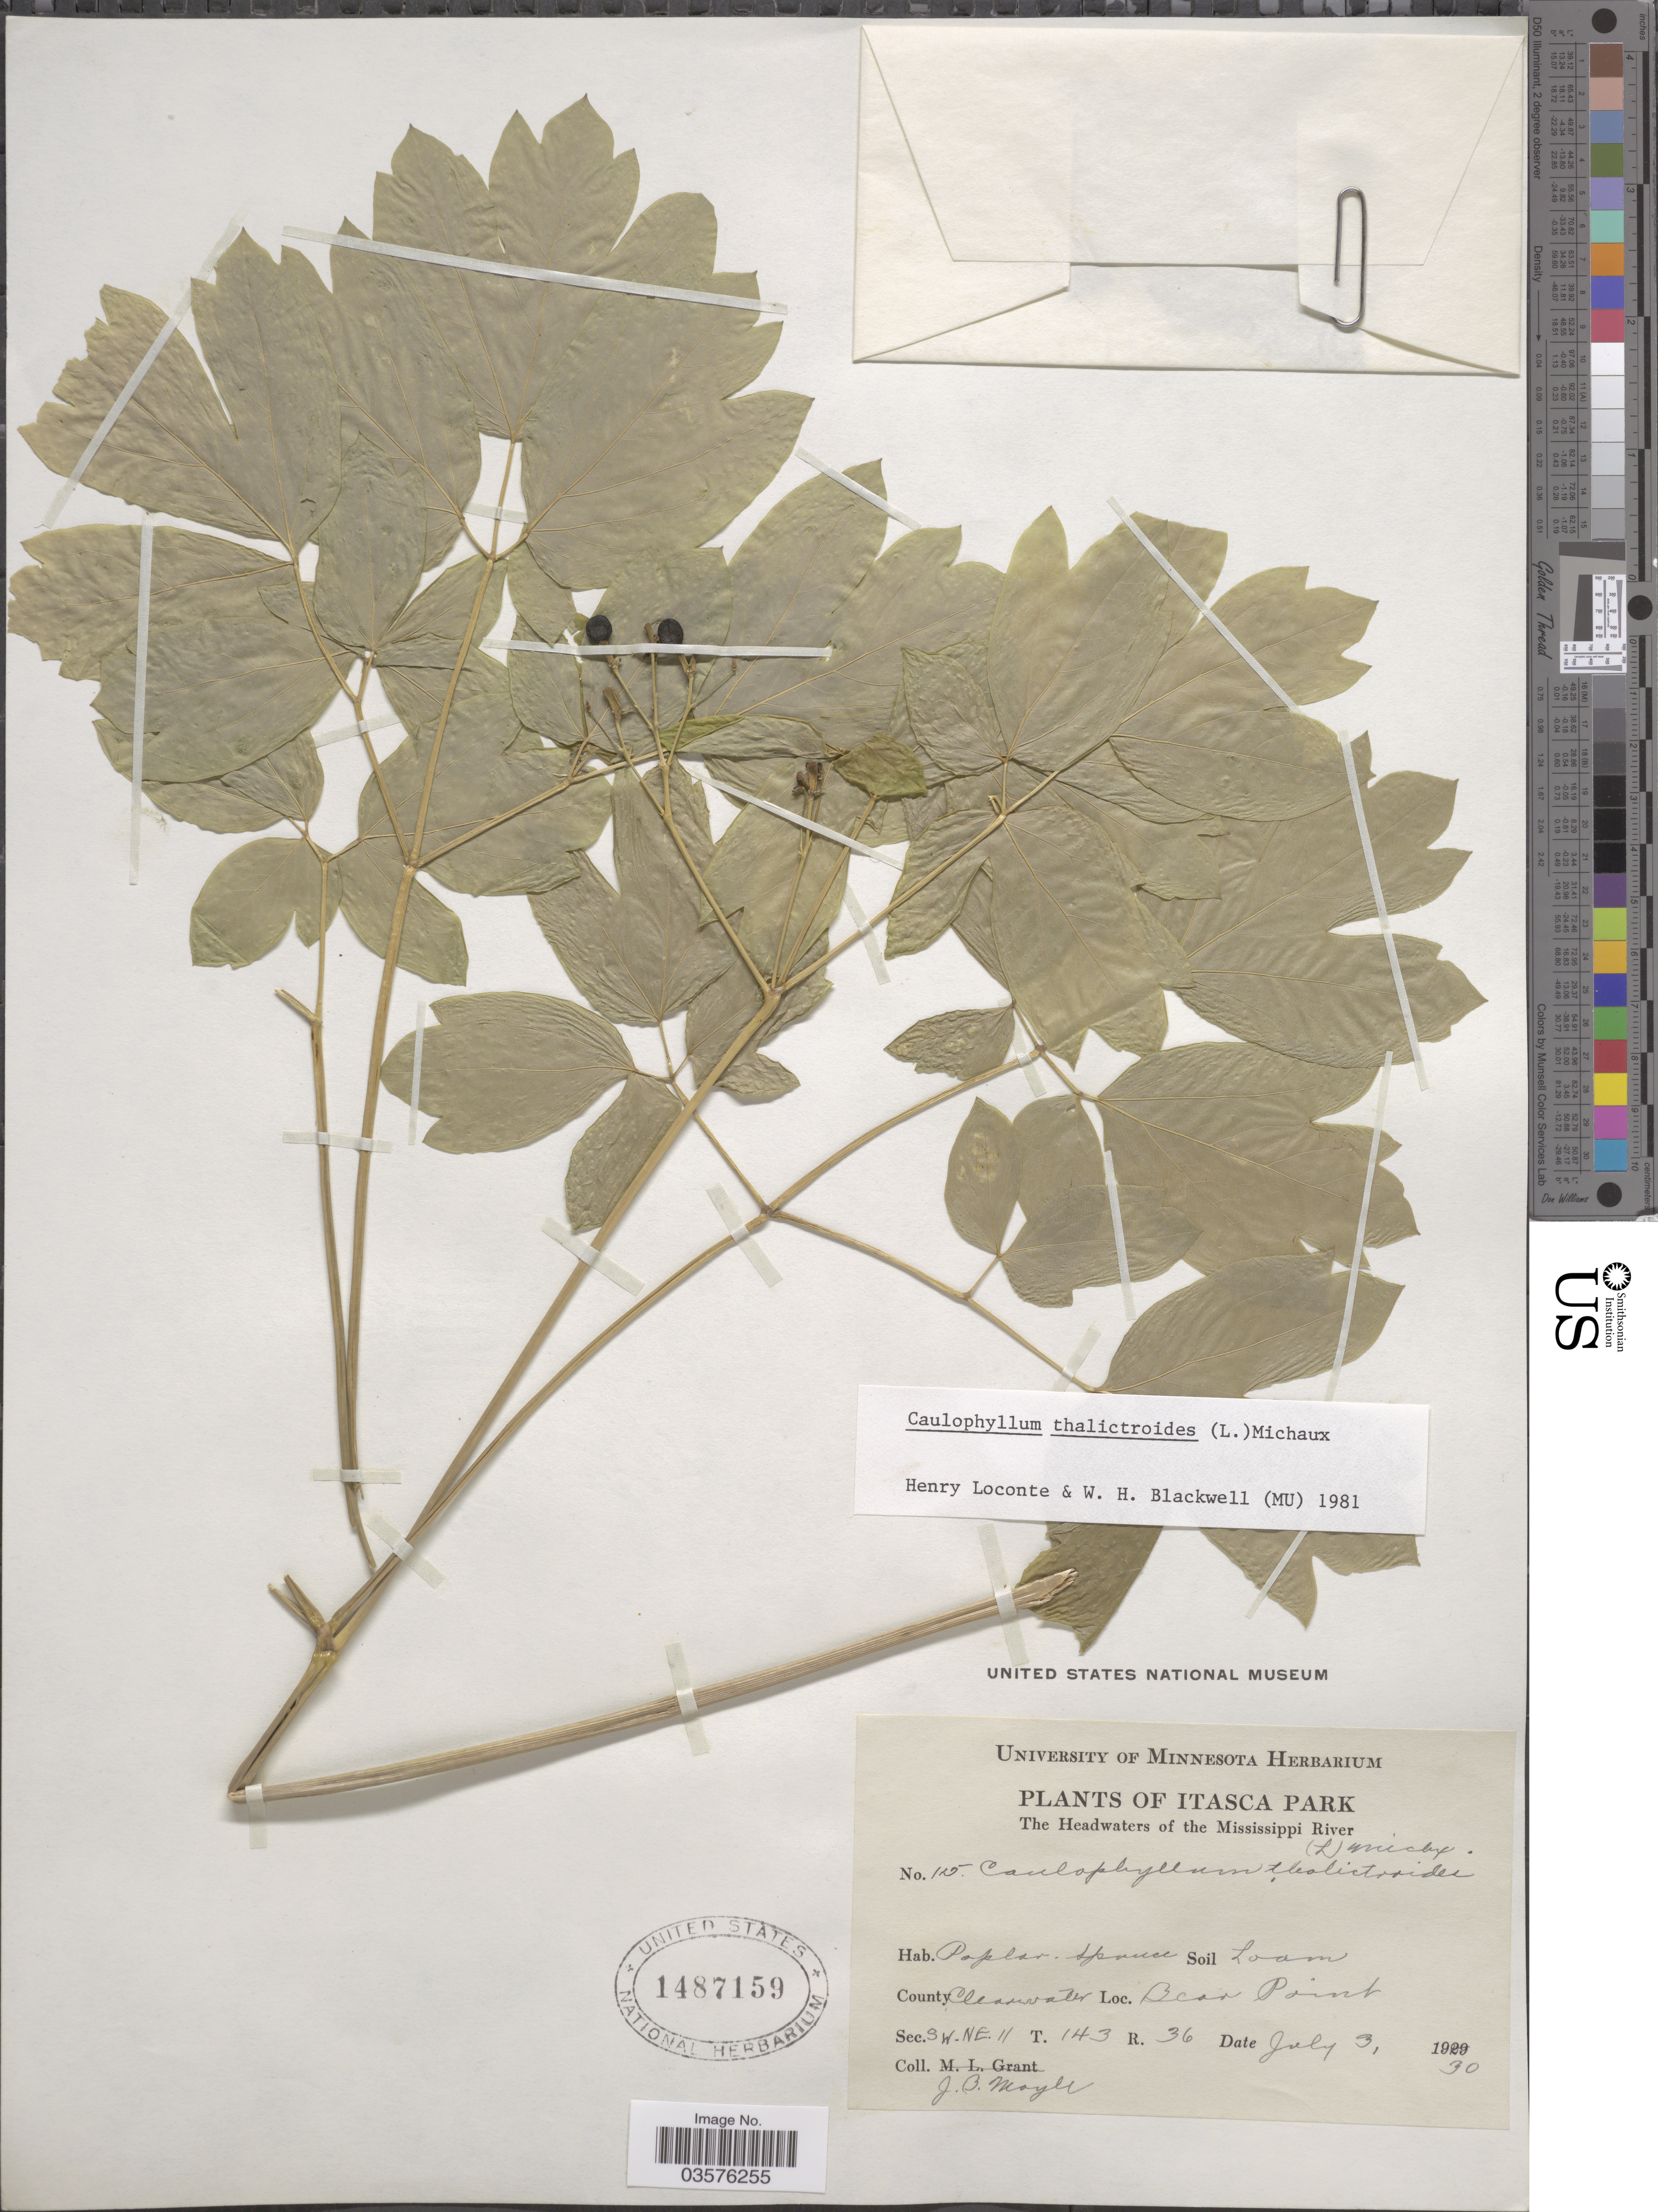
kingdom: Plantae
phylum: Tracheophyta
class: Magnoliopsida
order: Ranunculales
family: Berberidaceae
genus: Caulophyllum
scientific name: Caulophyllum thalictroides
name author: (L.) Michx.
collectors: J. Moyle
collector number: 115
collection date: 1930-07-03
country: United States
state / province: Minnesota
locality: Itasca Park. The Headwaters of the Mississippi River. County Clearwater, Bear Point. Sec. SW-NE. 11 T. 143 R. 36.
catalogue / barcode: US 1487159